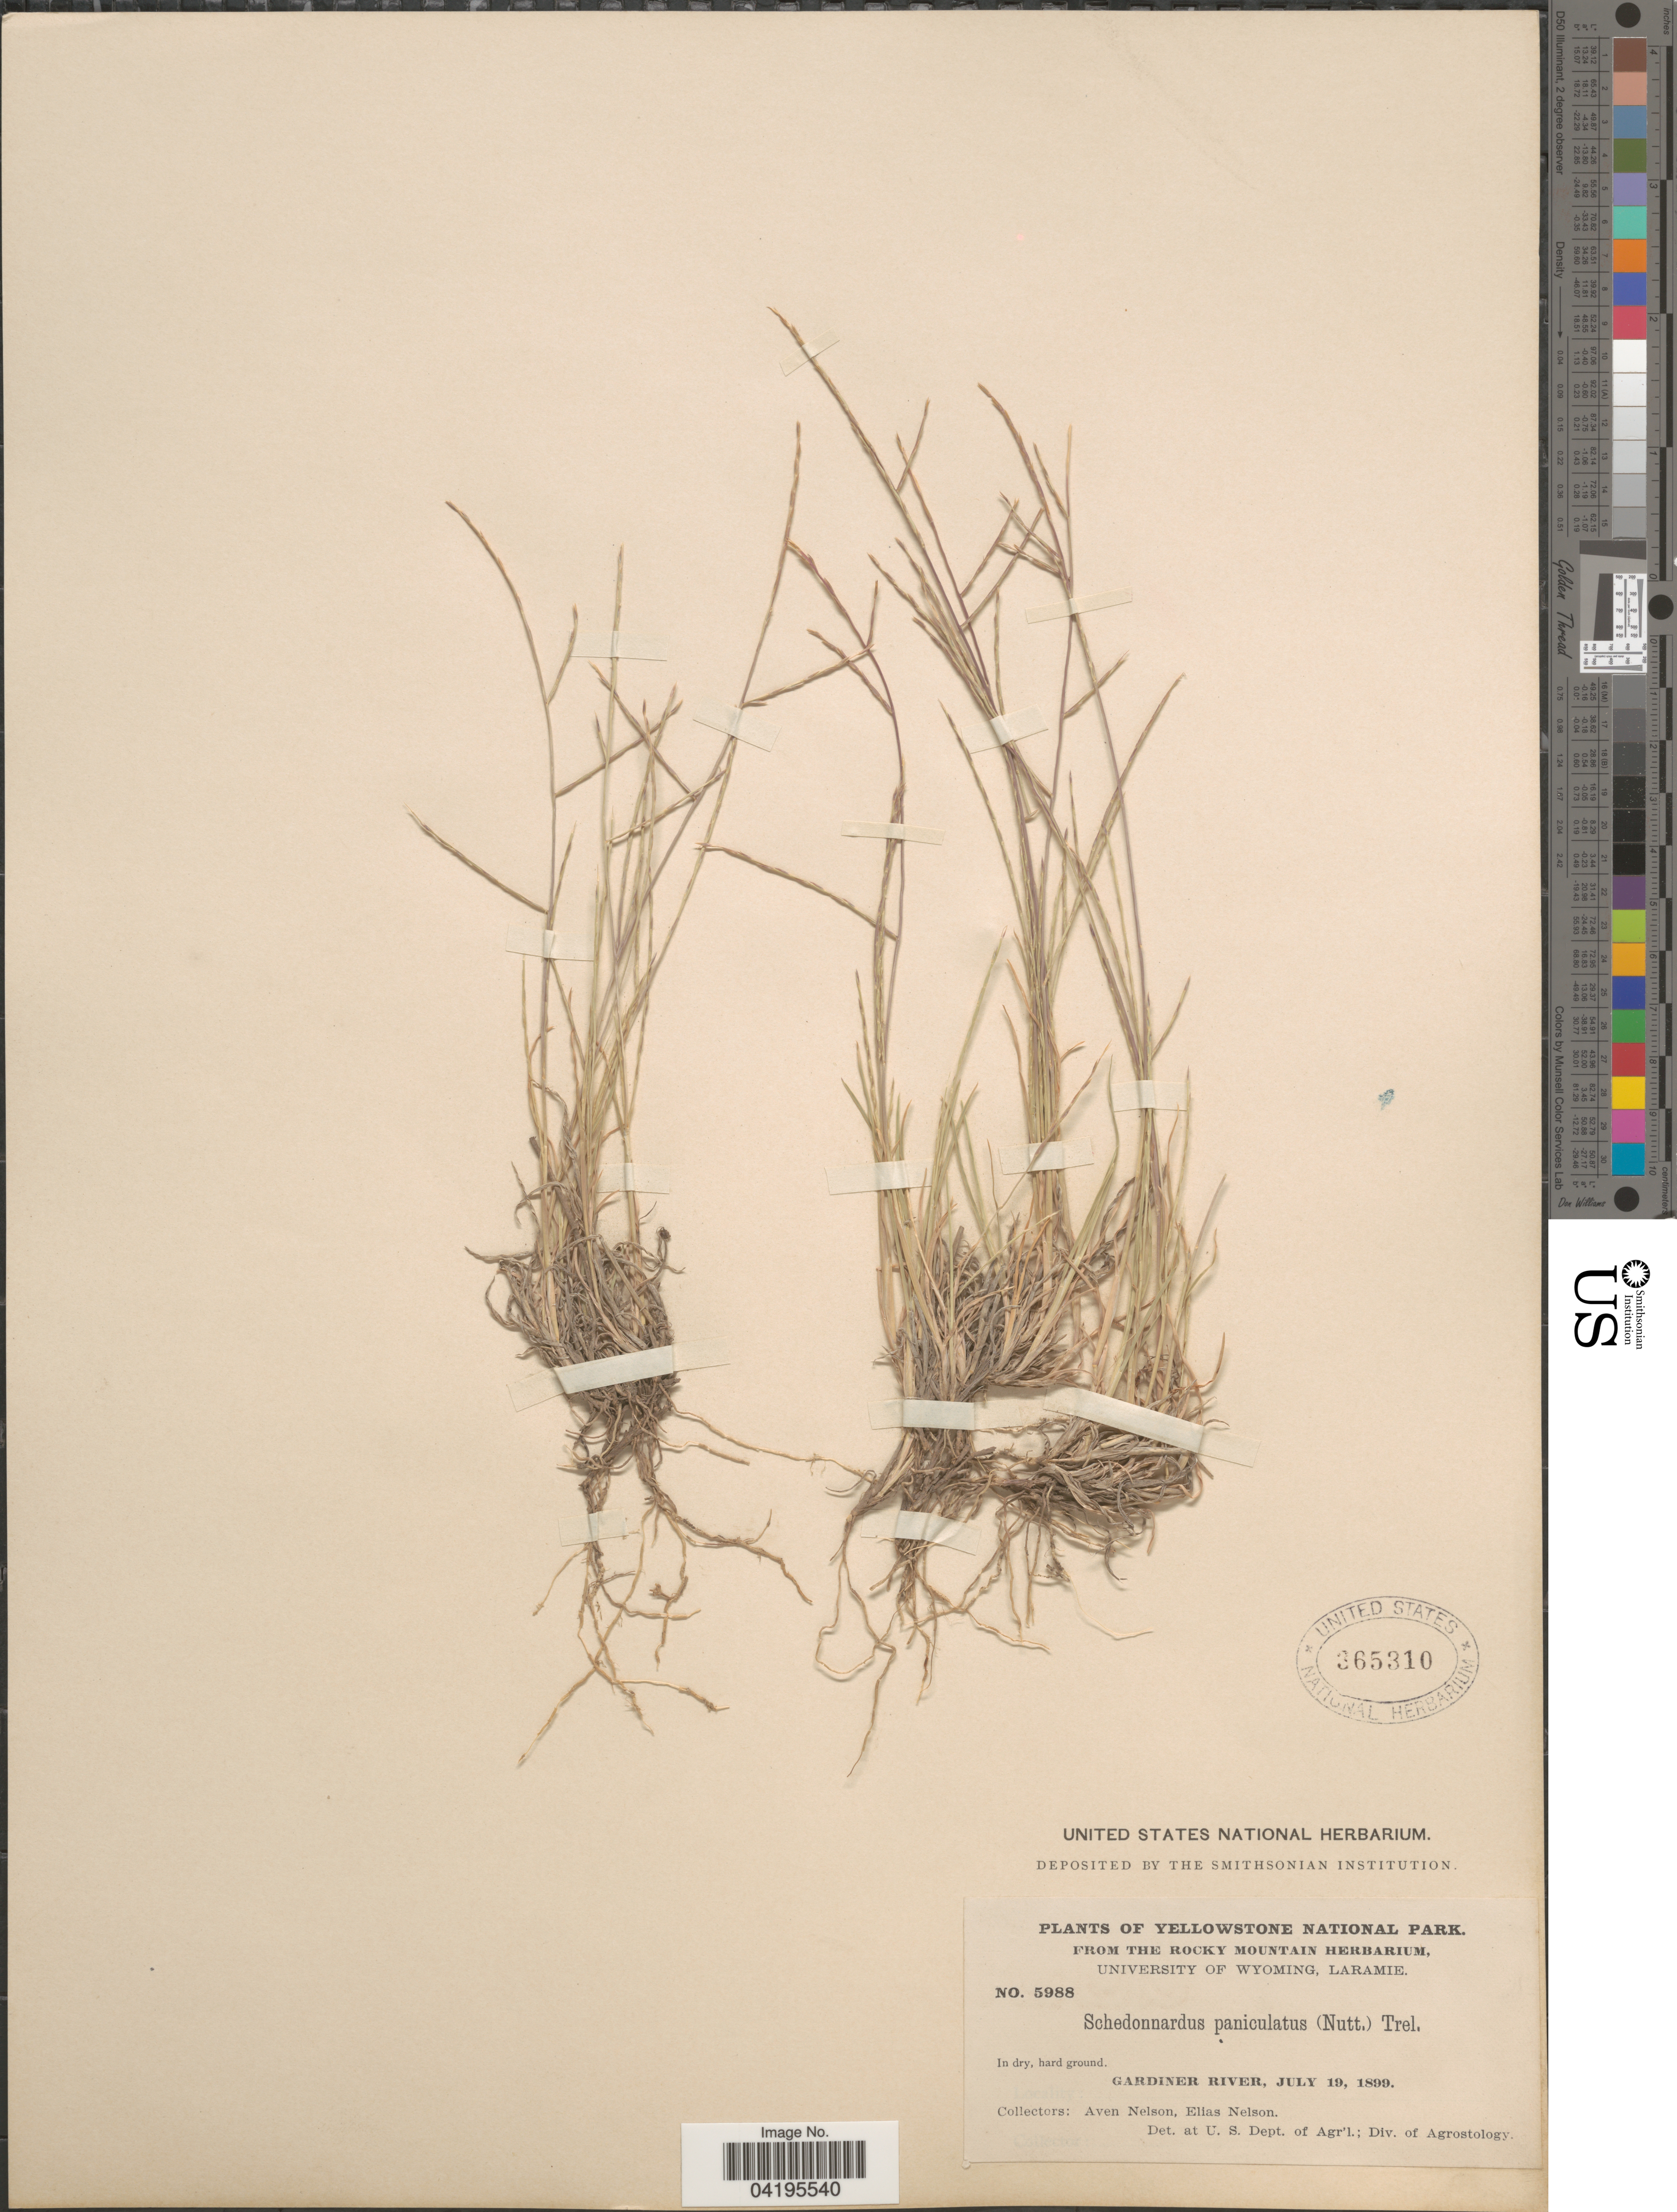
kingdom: Plantae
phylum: Tracheophyta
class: Liliopsida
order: Poales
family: Poaceae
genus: Muhlenbergia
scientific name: Muhlenbergia paniculata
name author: (Nutt.) Columbus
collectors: A. Nelson & E. Nelson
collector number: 5988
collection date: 1899-07-19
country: United States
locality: Yellowstone National Park. Gardiner River.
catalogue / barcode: US 365310